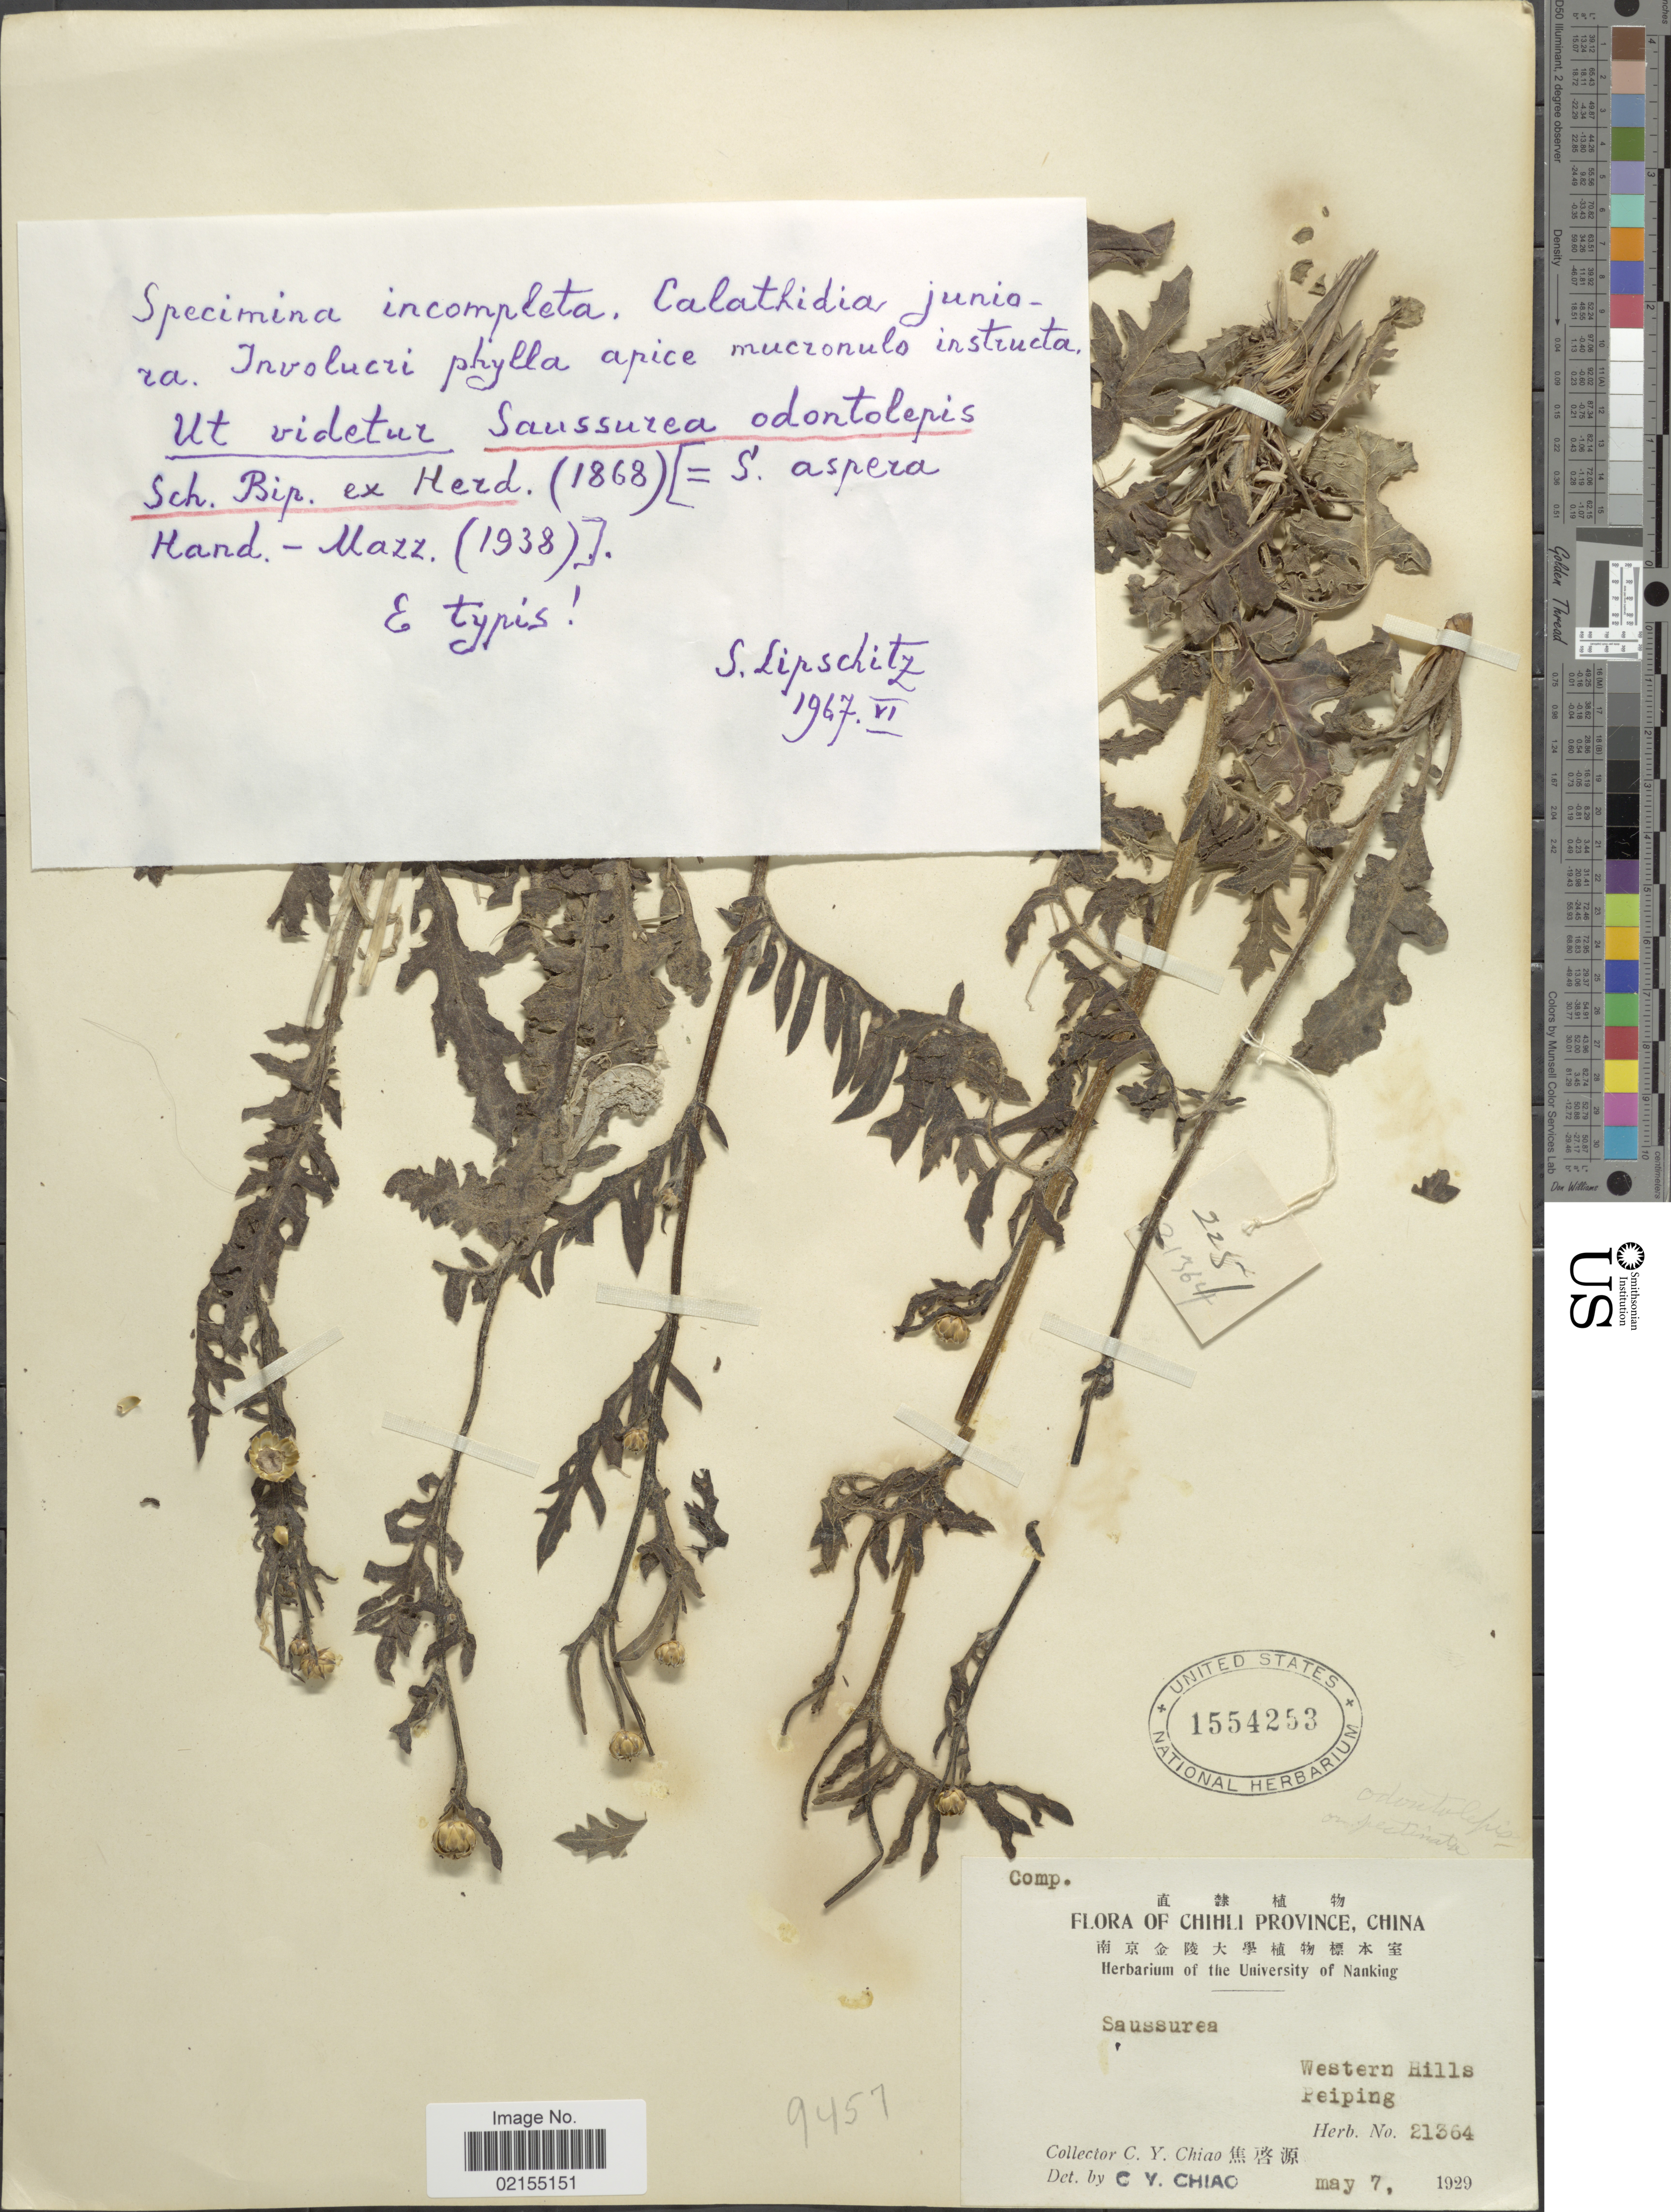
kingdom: Plantae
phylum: Tracheophyta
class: Magnoliopsida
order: Asterales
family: Asteraceae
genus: Klasea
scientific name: Klasea centauroides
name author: (L.) Kitag.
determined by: Chen, Yousheng S.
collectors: C. Y. Chiao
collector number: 21364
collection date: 1929-05-07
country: China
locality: Chihli Province, Western Hills, Peiping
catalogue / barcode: US 1554253